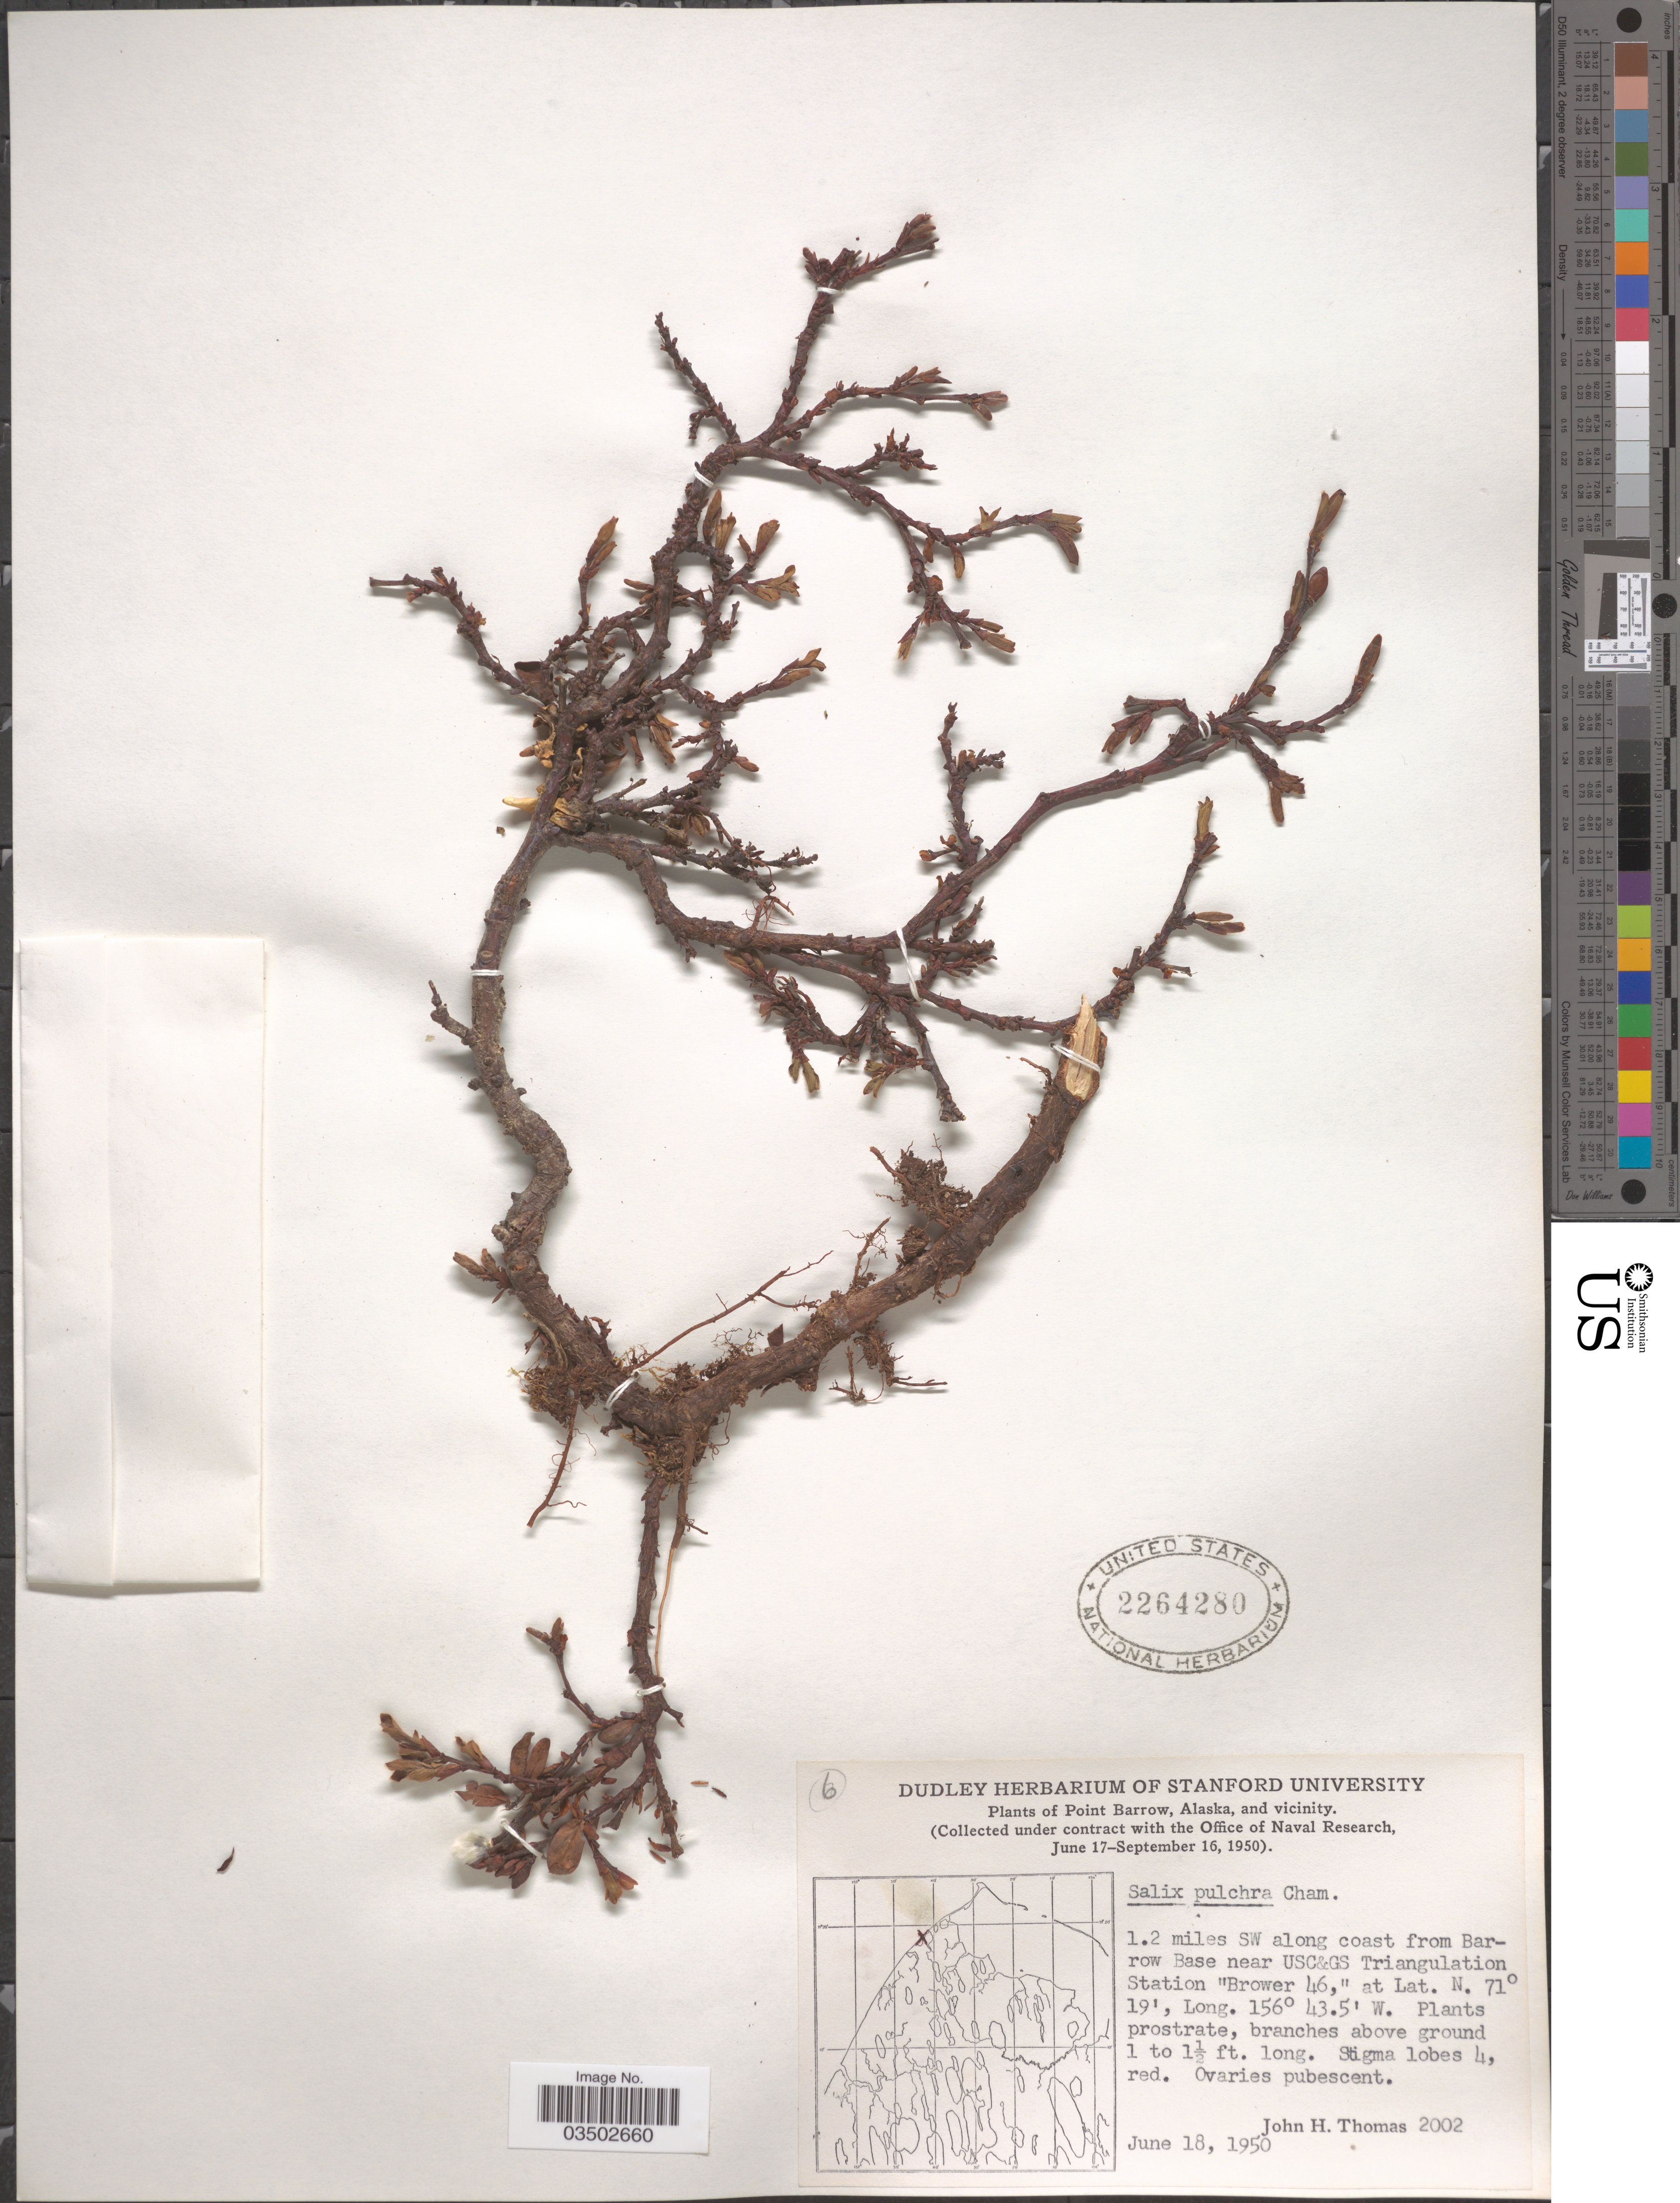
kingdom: Plantae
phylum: Tracheophyta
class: Magnoliopsida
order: Malpighiales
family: Salicaceae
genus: Salix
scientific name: Salix pulchra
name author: Cham.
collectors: J. H. Thomas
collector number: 2002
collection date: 1950-06-18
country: United States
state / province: Alaska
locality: Point Barrow, Alaska, and vicinity. 1.2 miles SW along coast from Barrow Base near USC&GS Triangulation Station "Brower 46".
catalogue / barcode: US 2264280